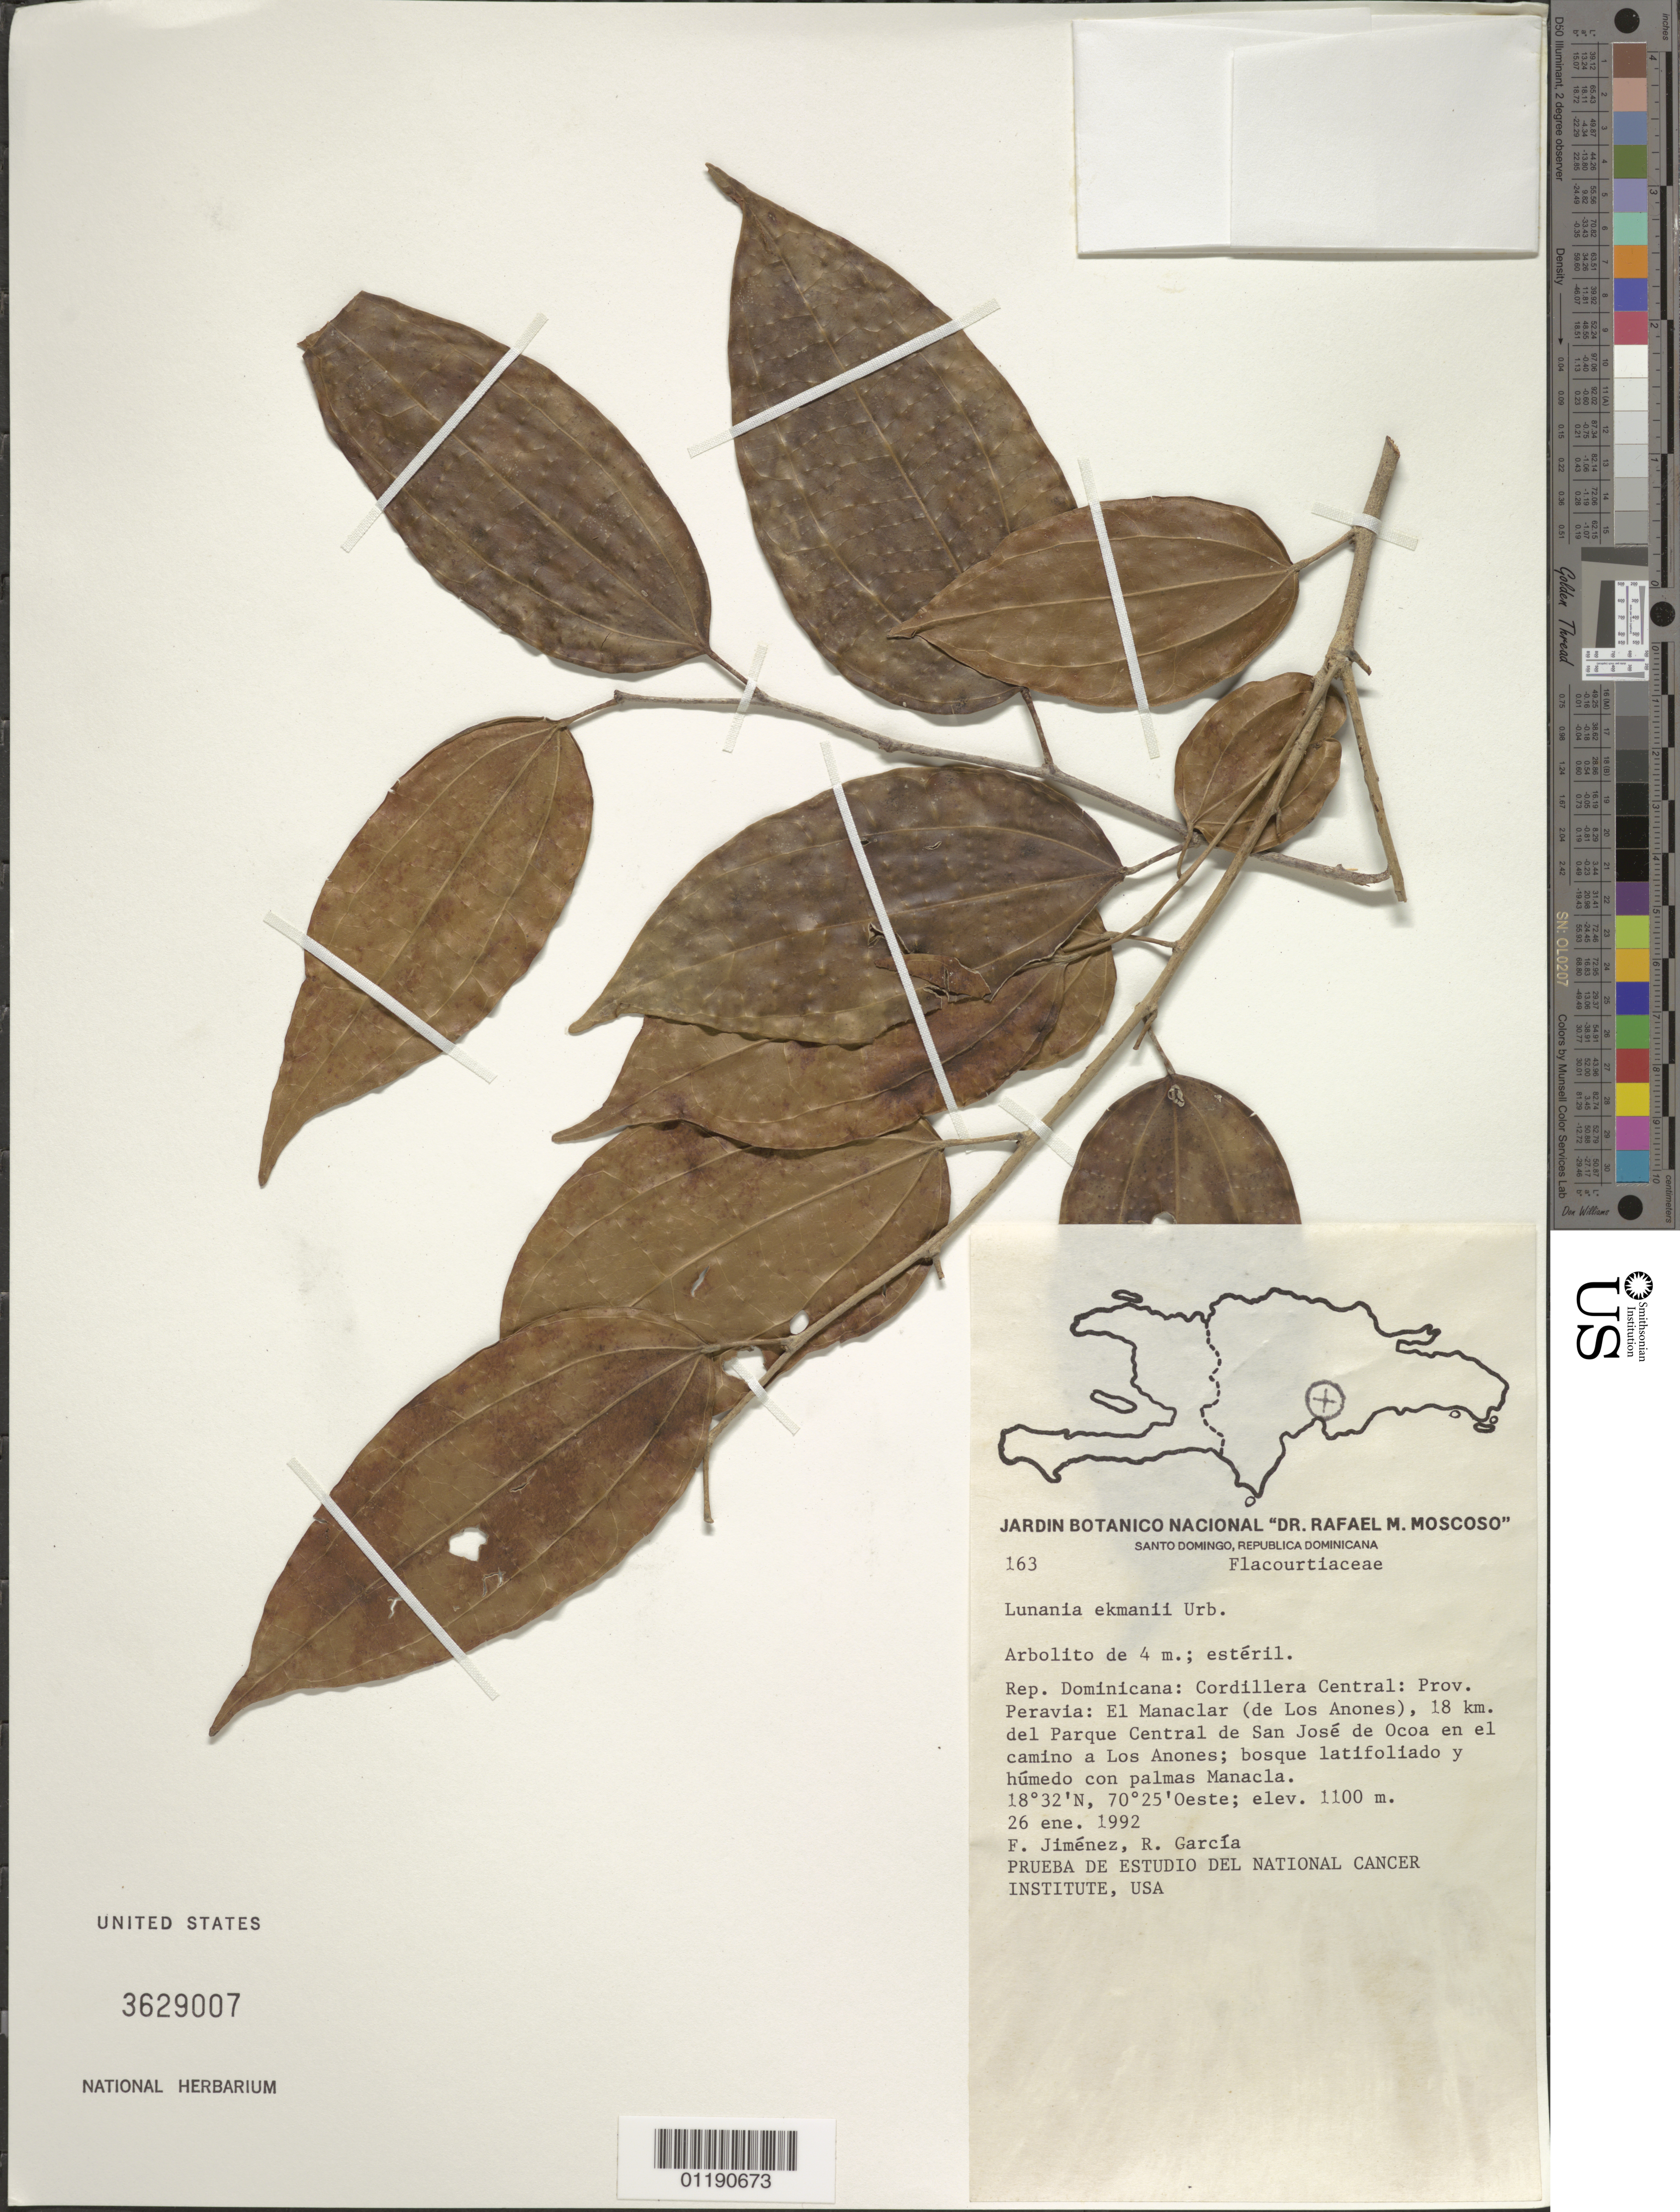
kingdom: Plantae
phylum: Tracheophyta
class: Magnoliopsida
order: Malpighiales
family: Salicaceae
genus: Lunania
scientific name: Lunania ekmanii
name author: Urb.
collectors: F. Jiménez & R. G. García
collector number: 163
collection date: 1992-01-26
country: Dominican Republic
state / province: Peravia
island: Hispaniola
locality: El Manaclar (de Los Anones), 18 km del Parque Central of San José de Ocoa on the road to Los Anones.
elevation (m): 1100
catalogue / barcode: US 3629007